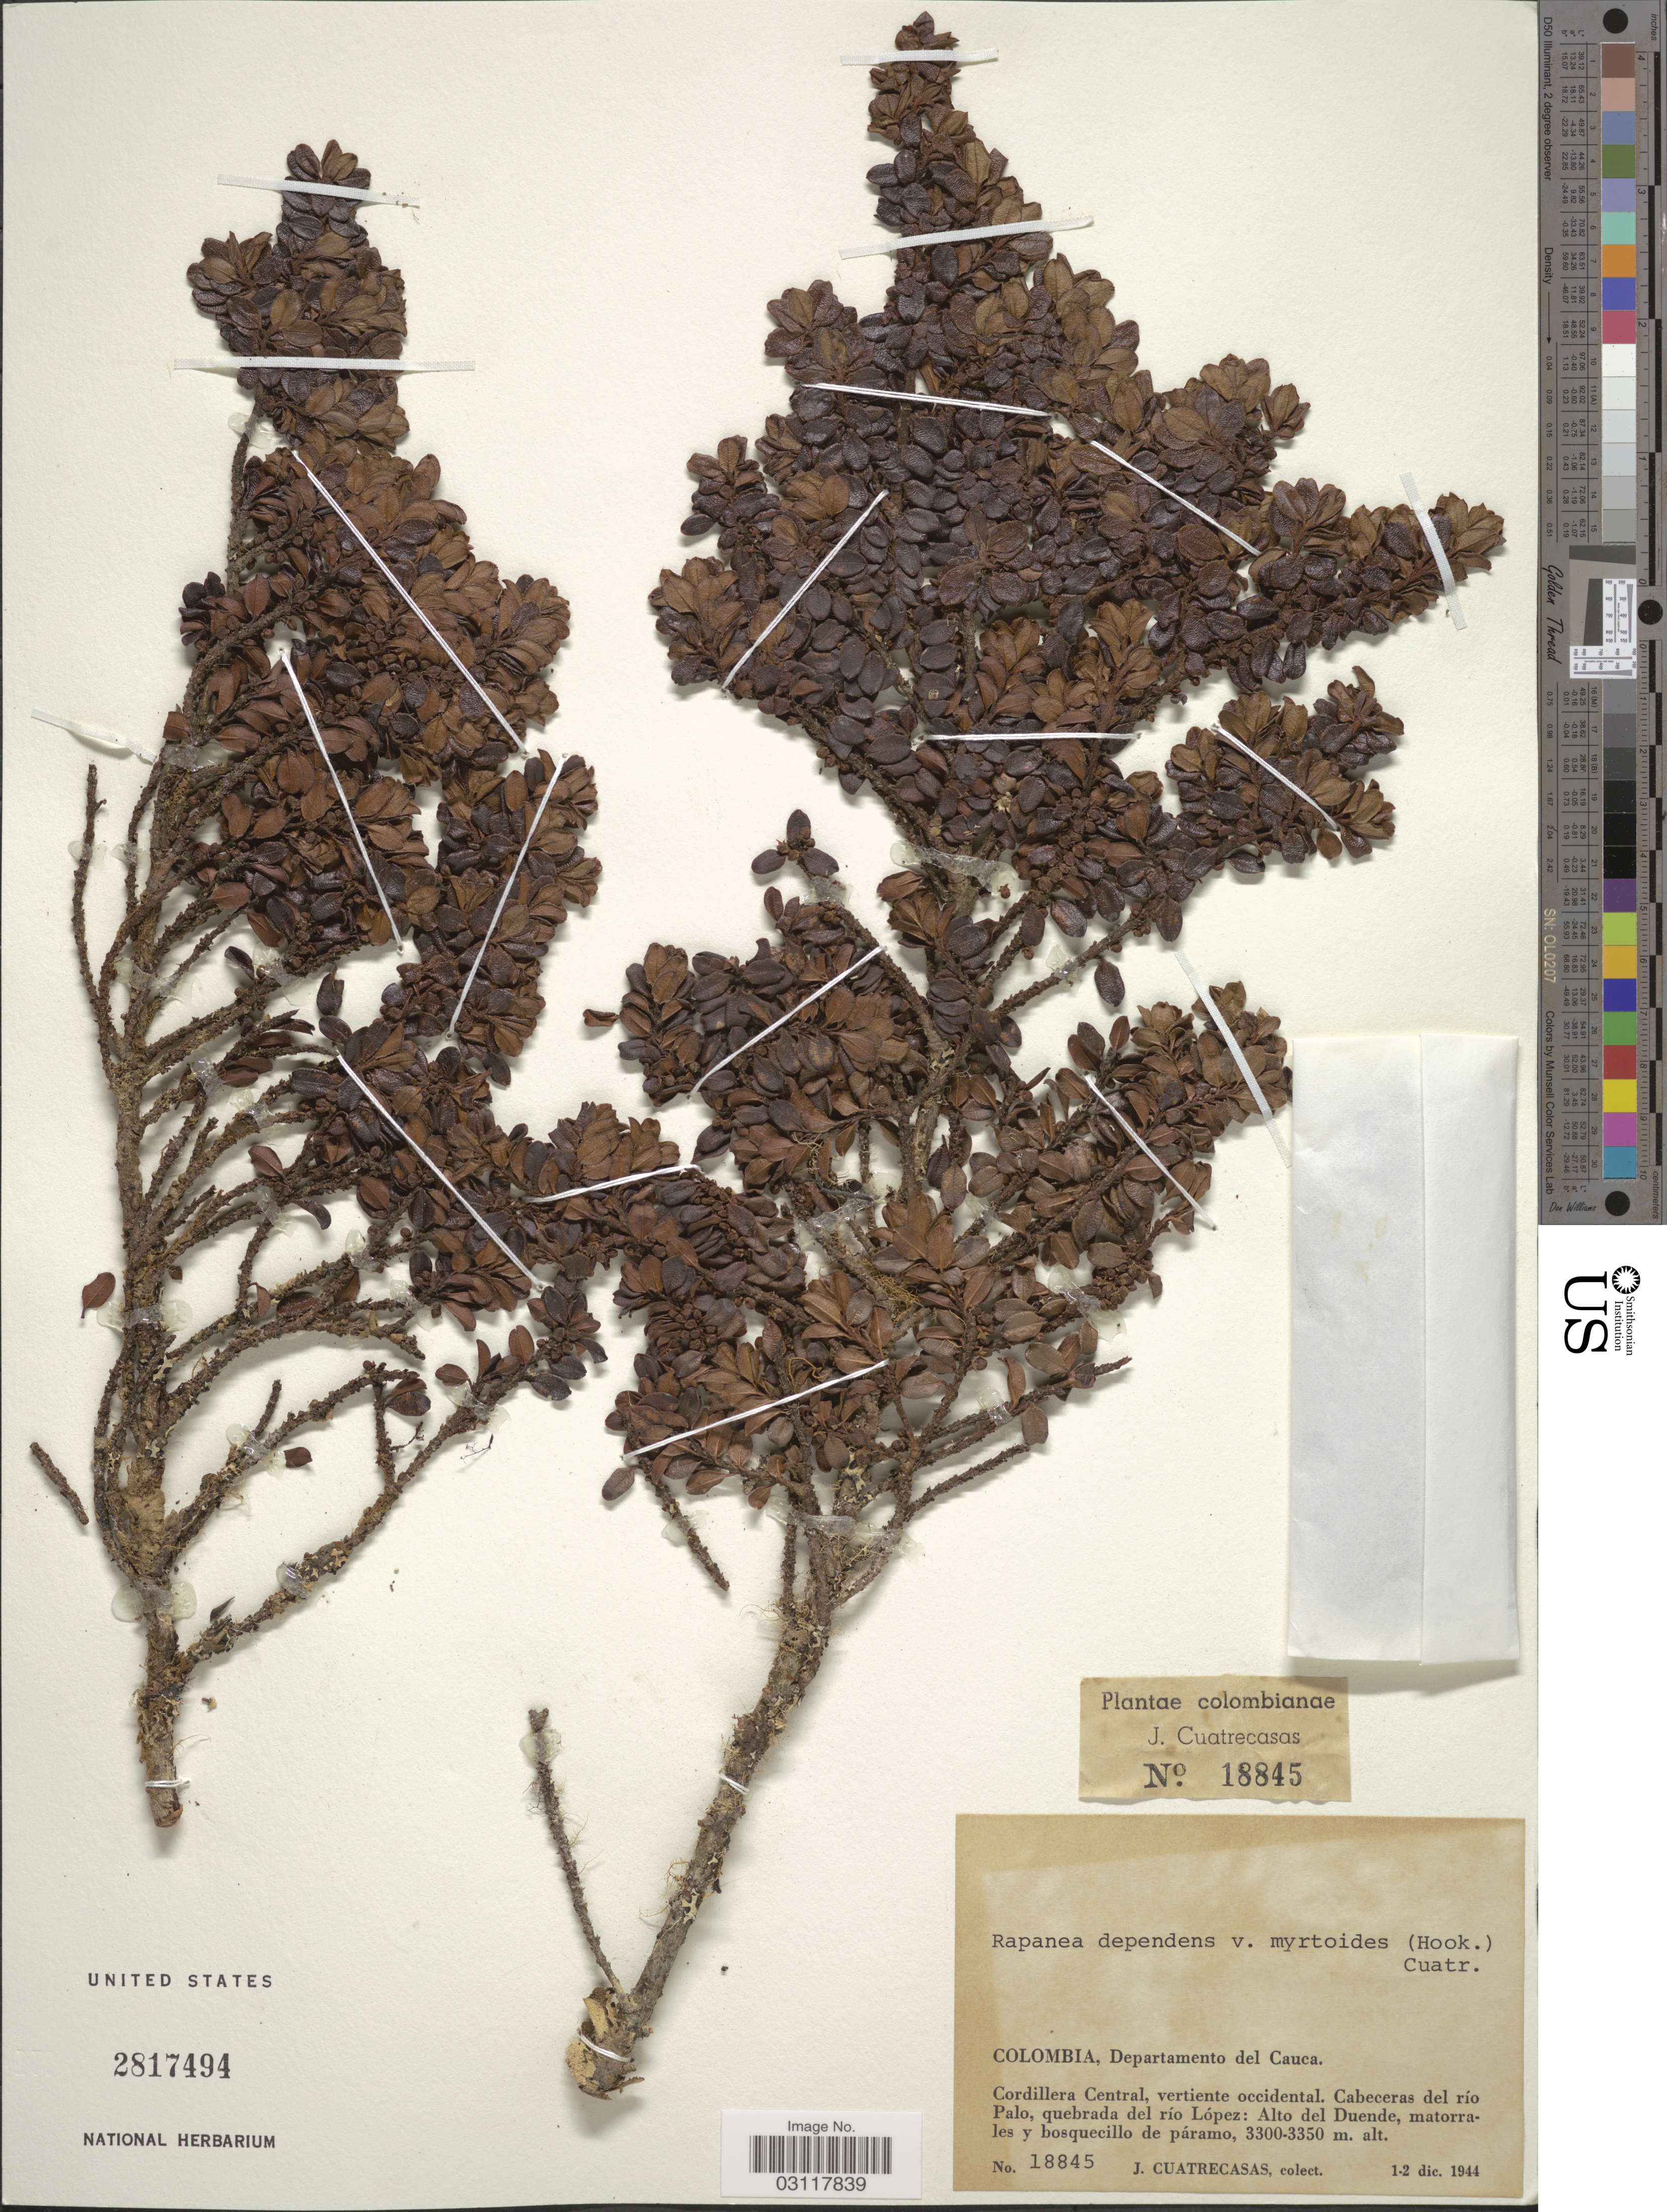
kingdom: Plantae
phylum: Tracheophyta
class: Magnoliopsida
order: Ericales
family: Primulaceae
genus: Rapanea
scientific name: Rapanea dependens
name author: (Ruiz & Pav.) Mez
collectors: J. Cuatrecasas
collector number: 18845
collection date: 1944-12-01/1944-12-02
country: Colombia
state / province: Cauca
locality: Departamento del Cauca. Cordillera Central, vertiente occidental. Cabeceras del río Palo, quebrada del río López: Alto del Duende.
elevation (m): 3300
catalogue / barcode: US 2817494